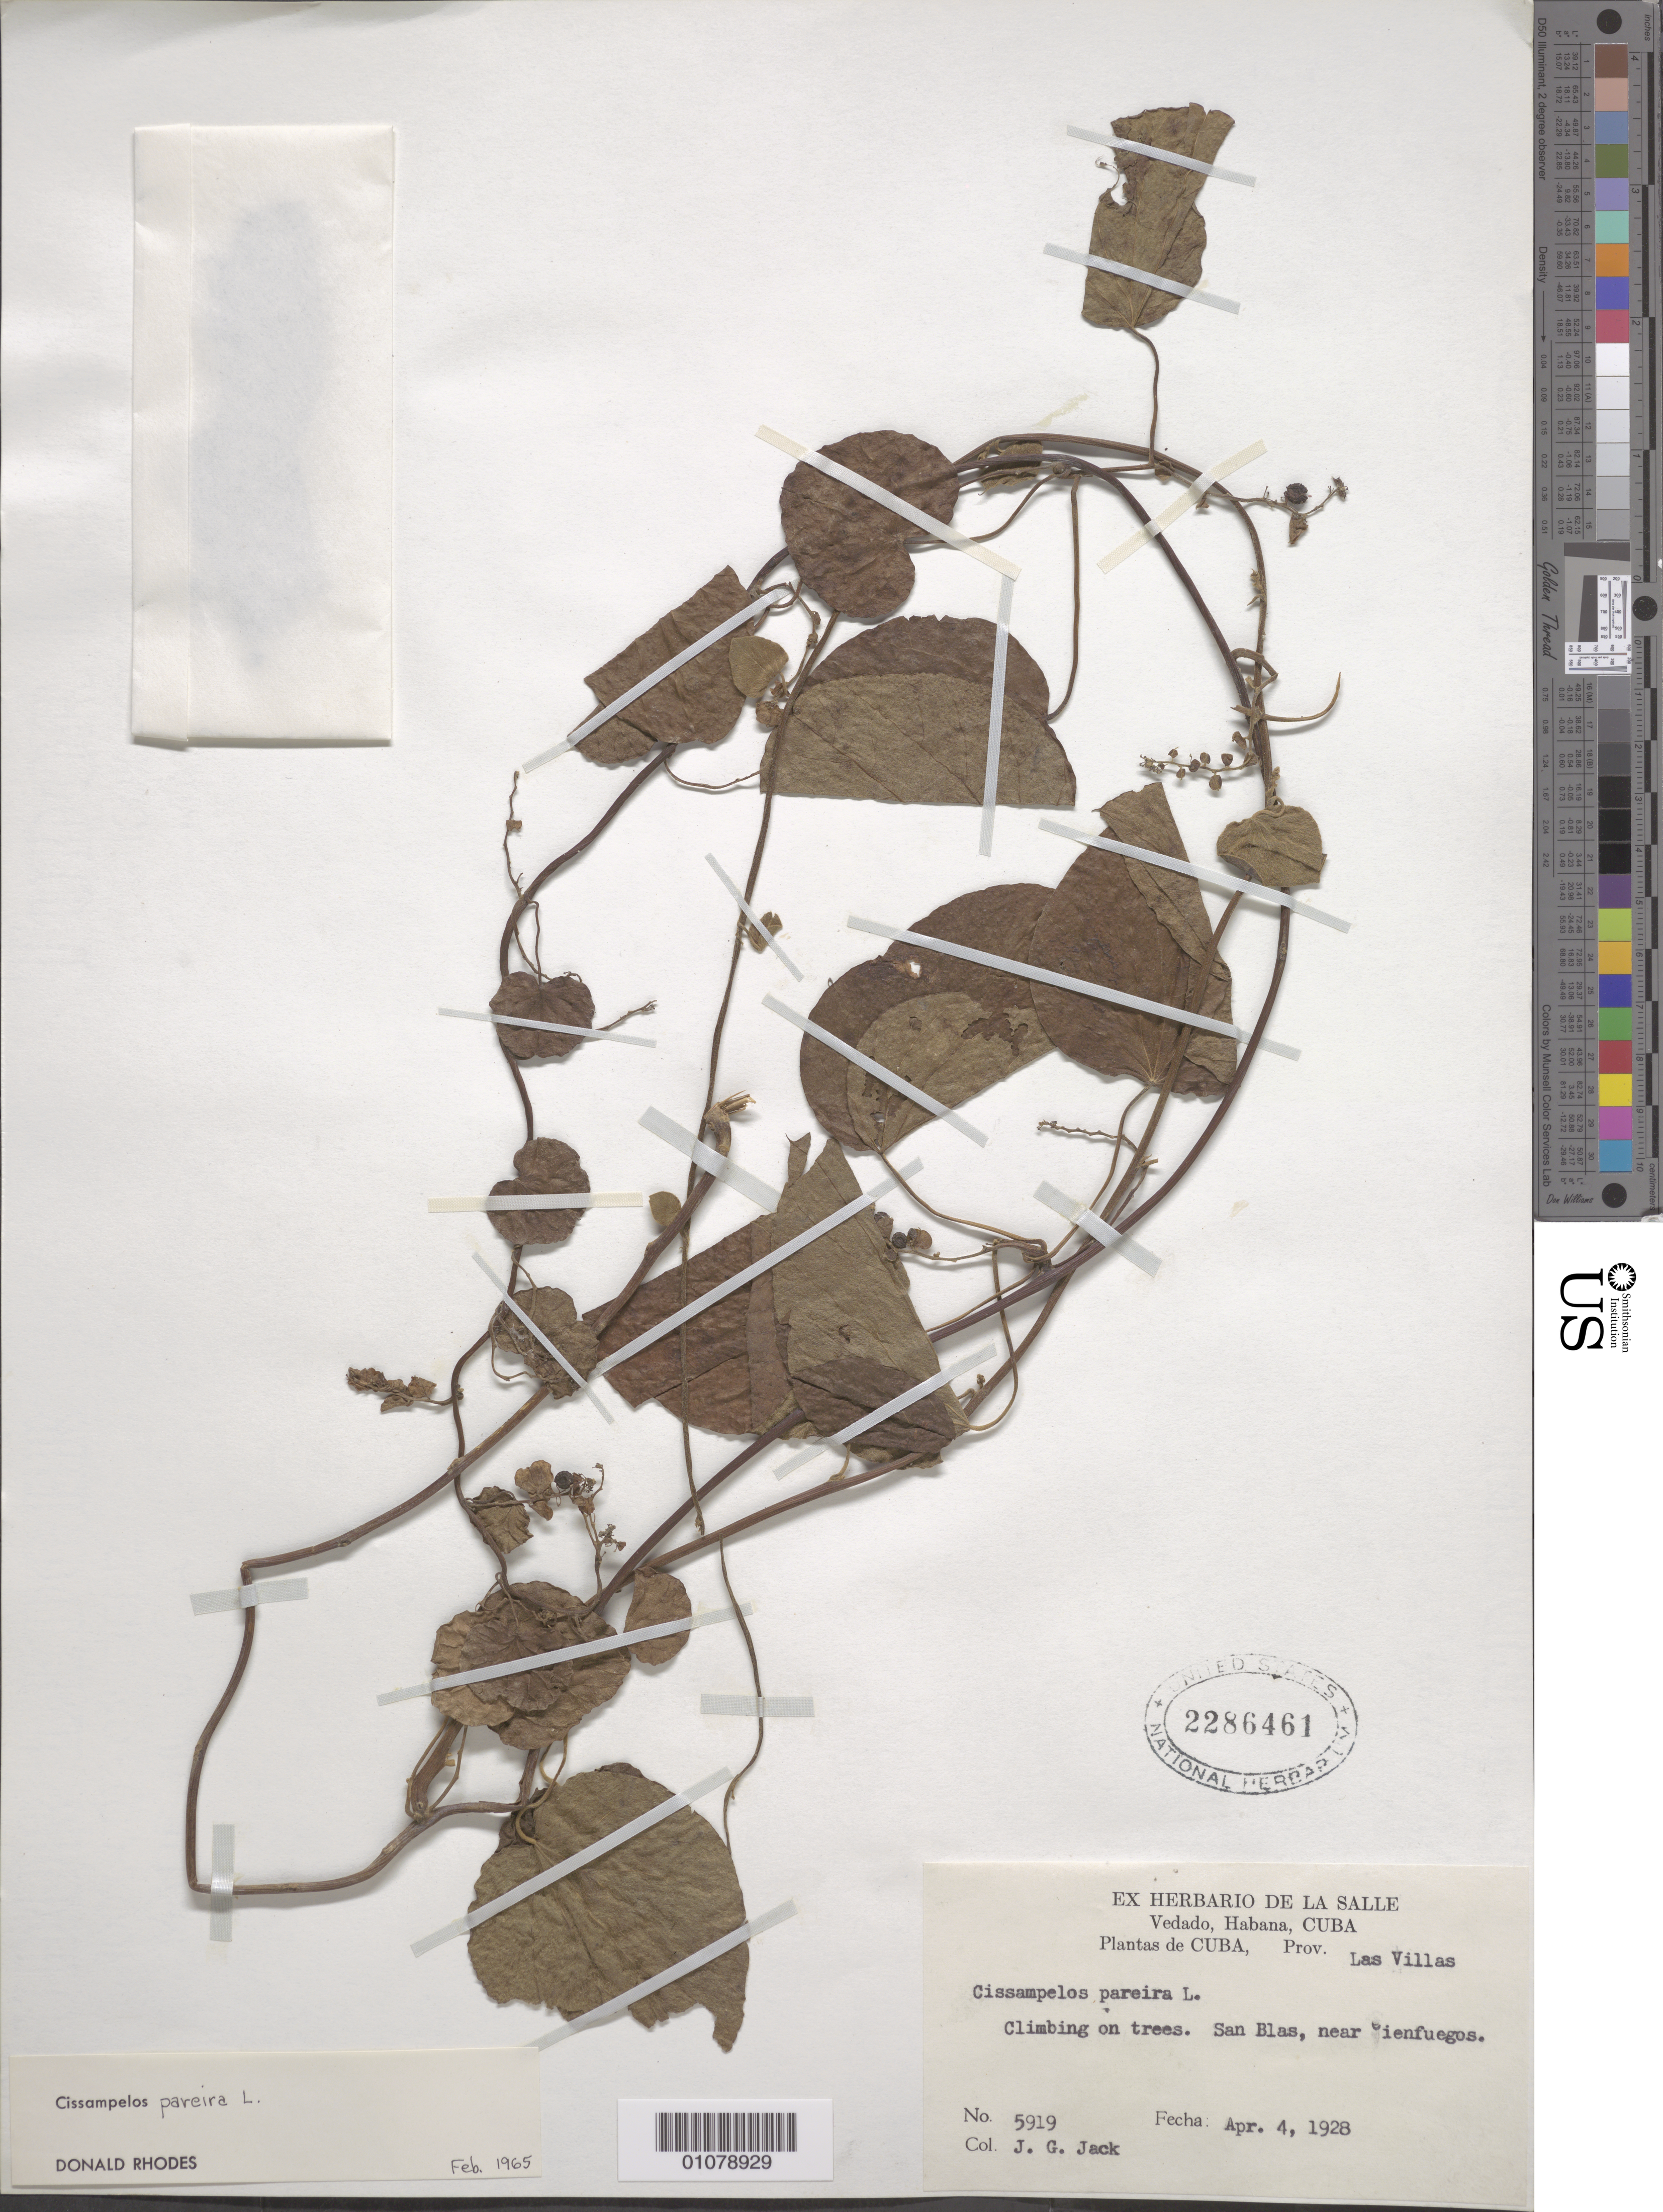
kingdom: Plantae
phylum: Tracheophyta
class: Magnoliopsida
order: Ranunculales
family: Menispermaceae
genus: Cissampelos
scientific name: Cissampelos pareira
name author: L.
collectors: J. G. Jack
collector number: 5919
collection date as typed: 04 Apr 1928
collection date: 1928-04-04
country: Cuba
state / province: Las Villas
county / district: Cienfuegos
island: Cuba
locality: Las Villas San Blas, near Cienfuegos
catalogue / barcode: US 2286461